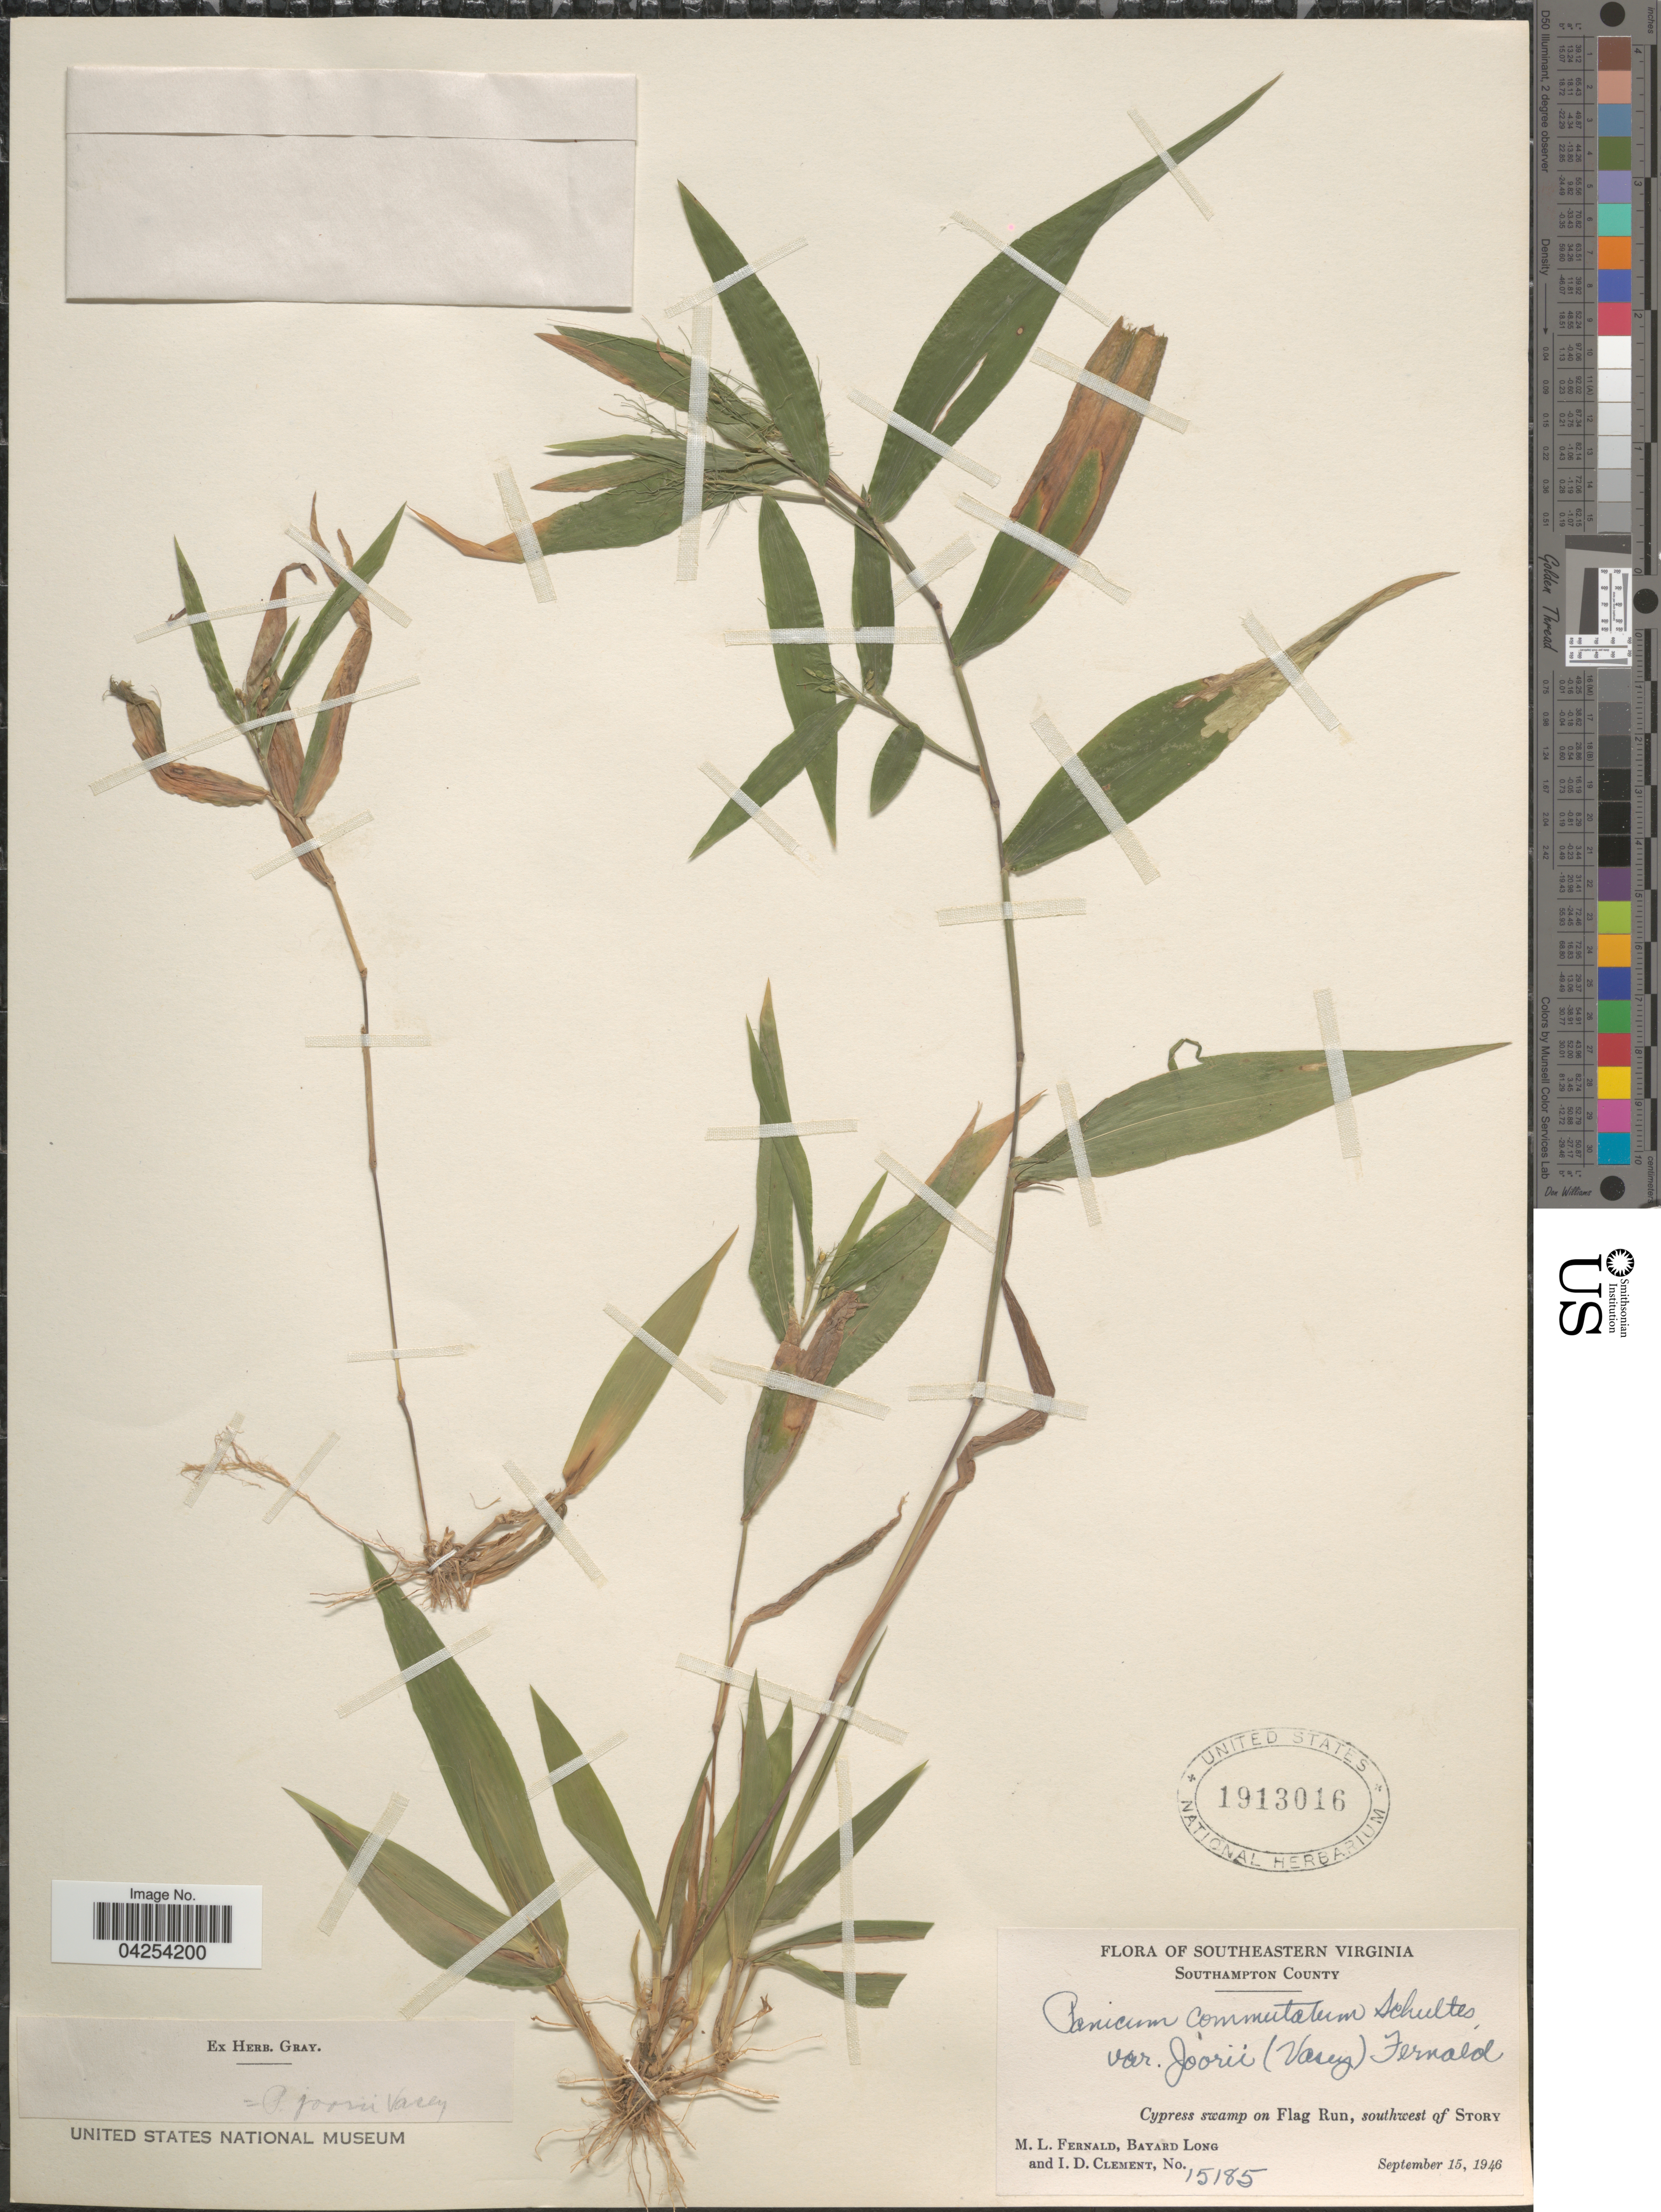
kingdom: Plantae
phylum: Tracheophyta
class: Liliopsida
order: Poales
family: Poaceae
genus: Dichanthelium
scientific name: Dichanthelium commutatum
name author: (Schult.) Gould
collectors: M. L. Fernald, B. Long & I. Clement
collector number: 15185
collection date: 1946-09-15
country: United States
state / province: Virginia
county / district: Southampton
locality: Southeastern Virginia. Southampton County. Cypress swamp on Flag Run, southwest of Story.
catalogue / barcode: US 1913016